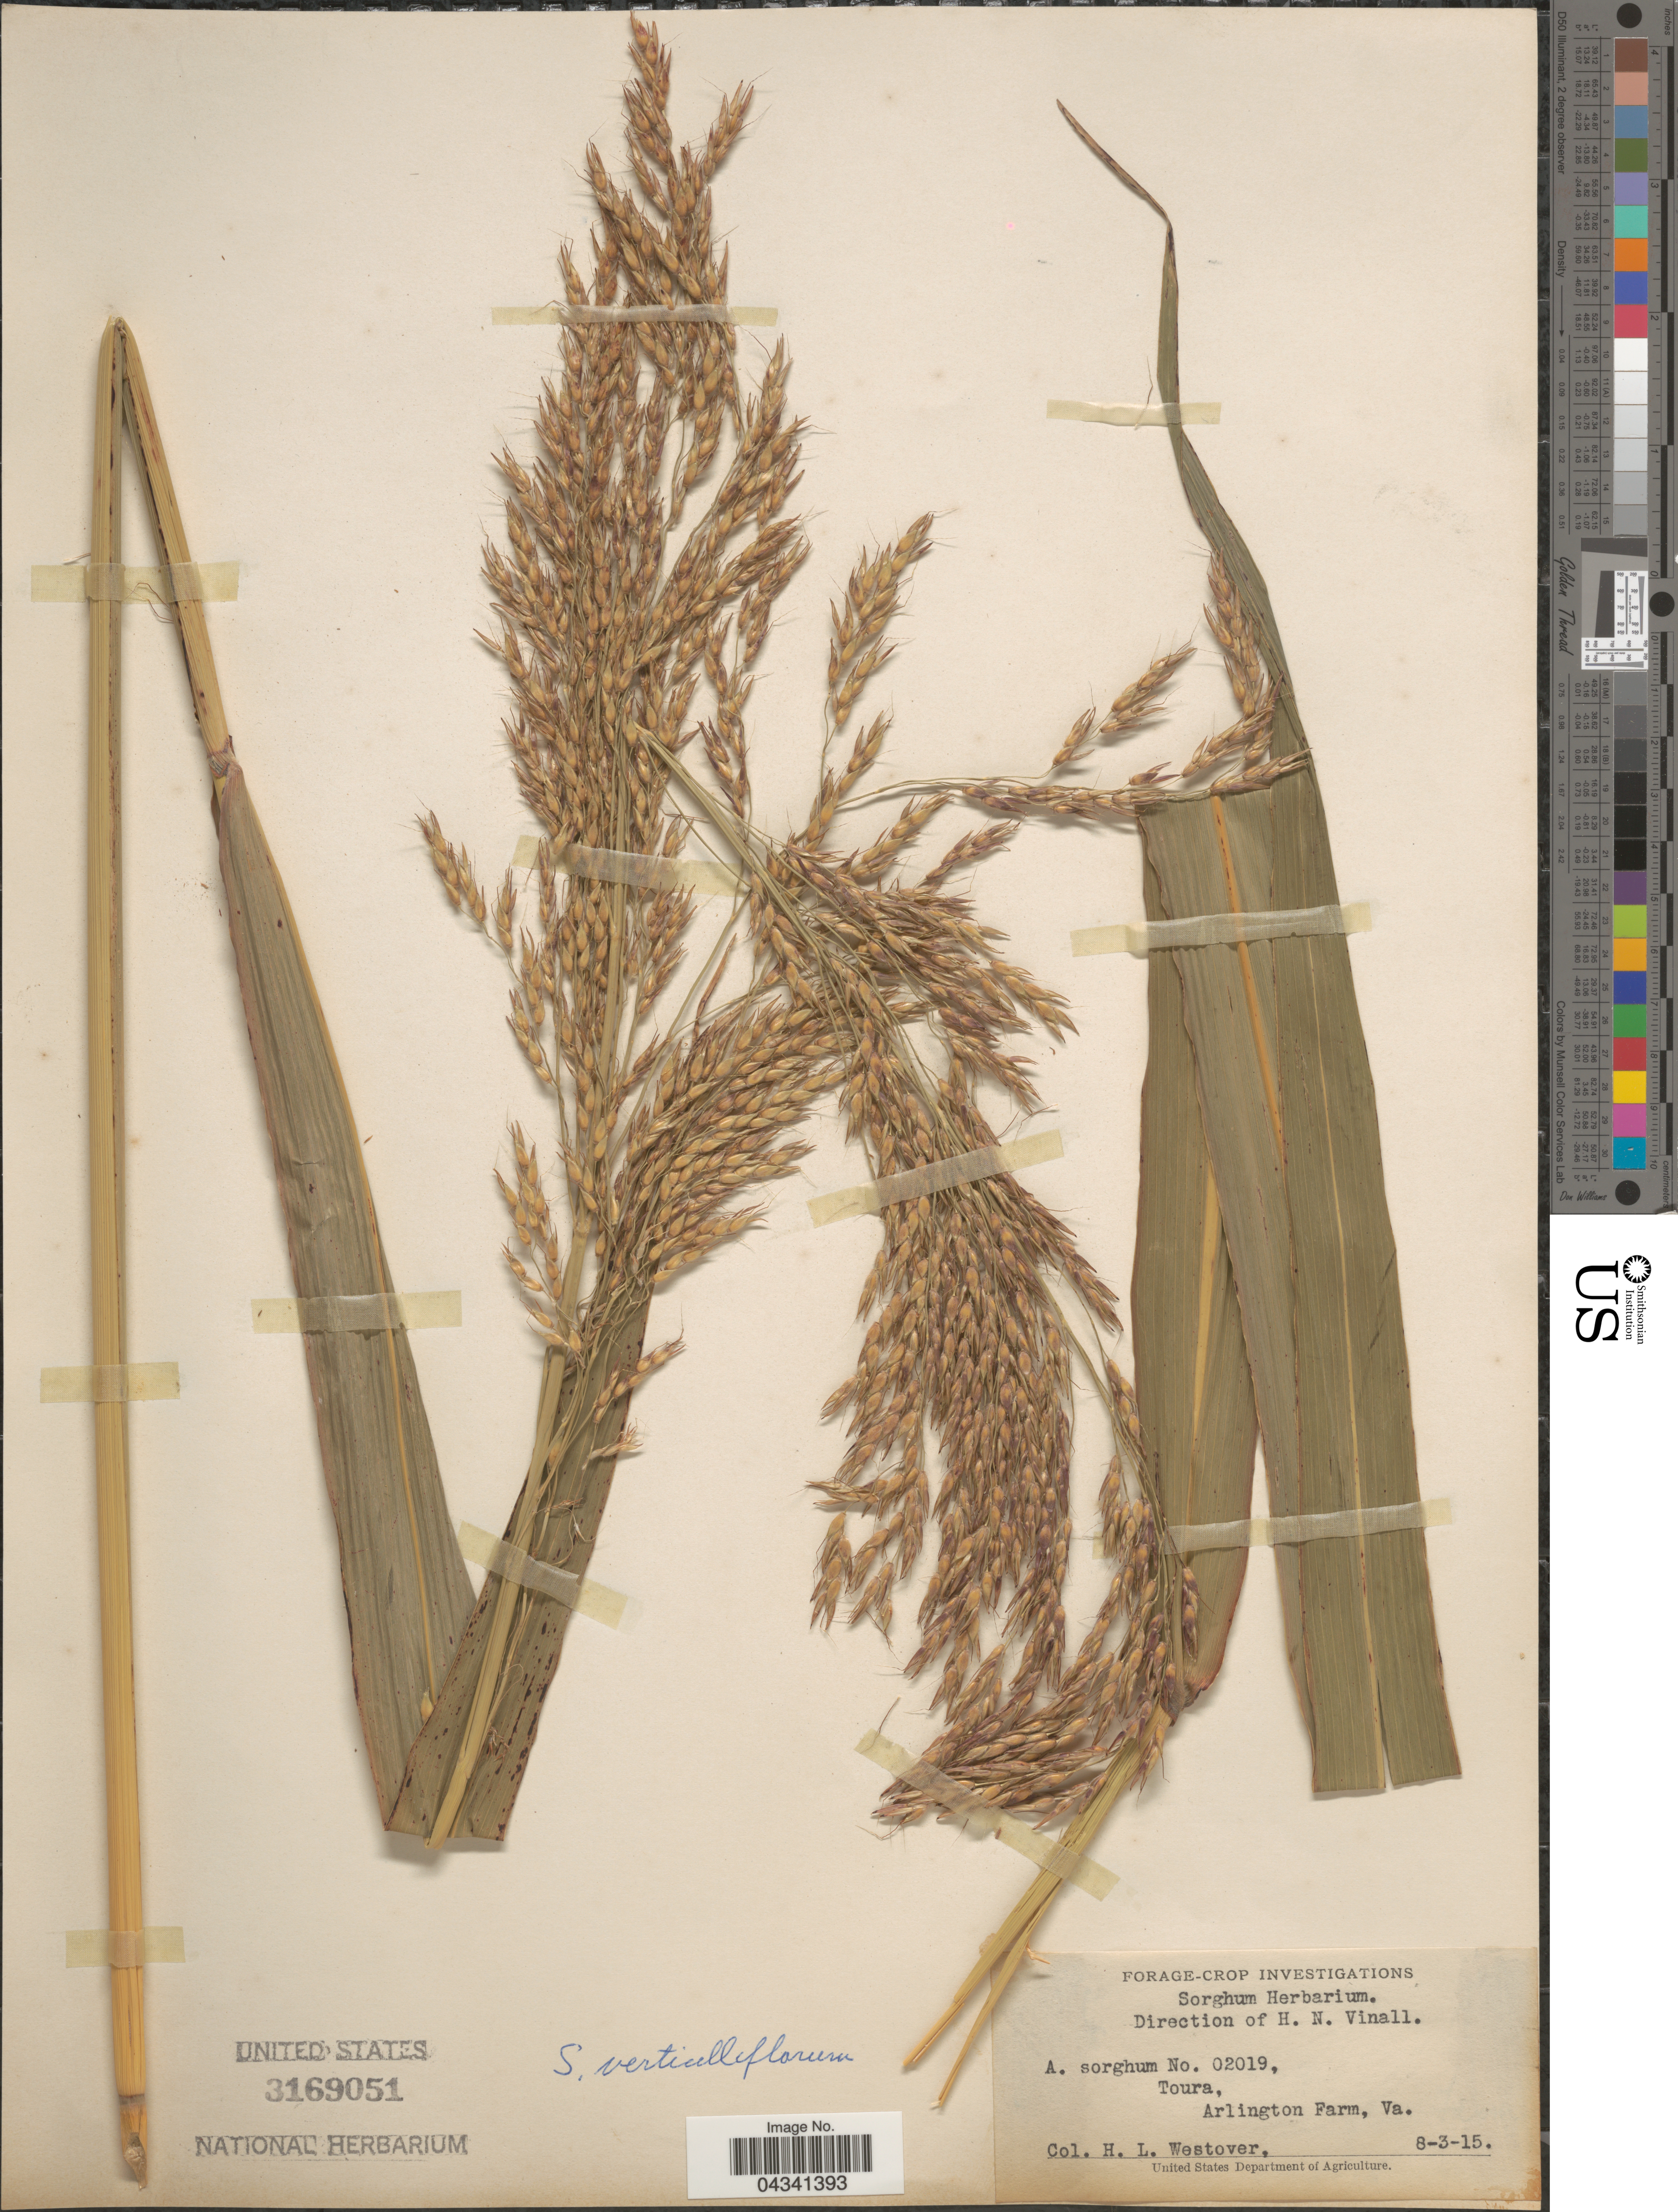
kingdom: Plantae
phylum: Tracheophyta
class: Liliopsida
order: Poales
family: Poaceae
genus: Sorghum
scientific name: Sorghum arundinaceum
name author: (Desv.) Stapf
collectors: H. Westover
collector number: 02019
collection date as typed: Transcribed d/m/y: 3/8/15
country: United States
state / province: Virginia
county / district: Arlington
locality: Toura, Arlington Farm.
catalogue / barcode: US 3169051